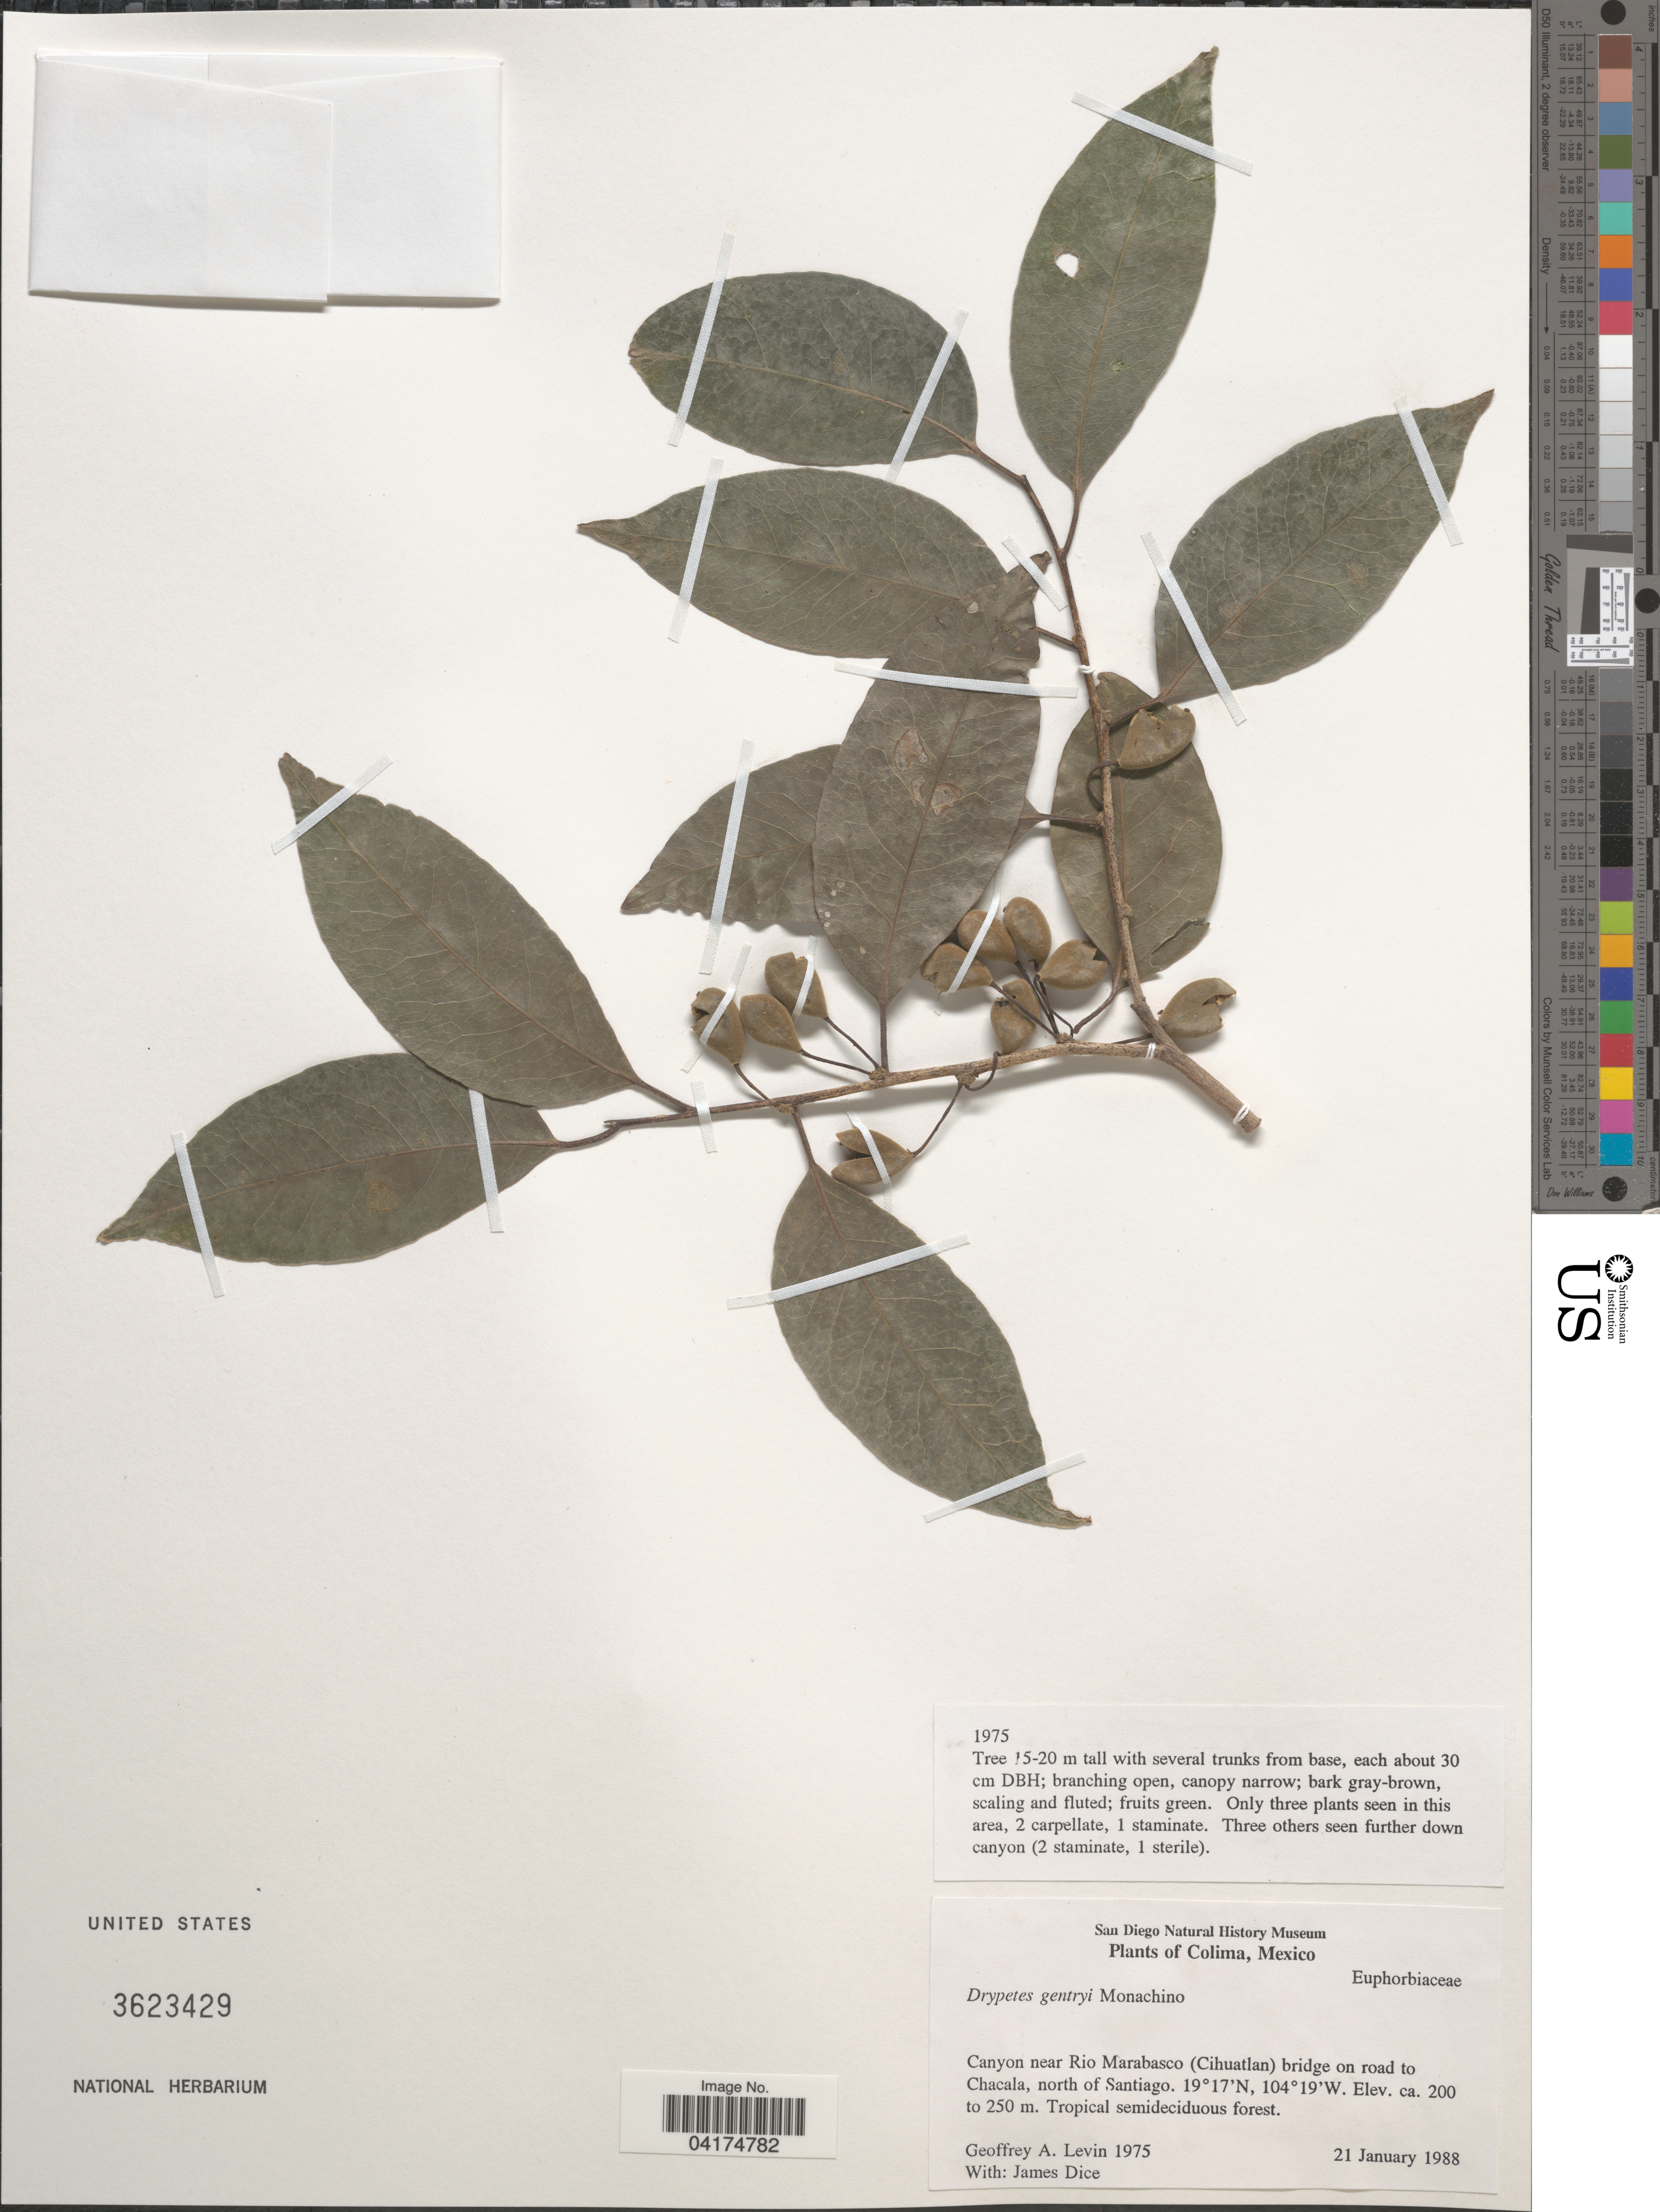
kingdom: Plantae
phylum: Tracheophyta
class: Magnoliopsida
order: Malpighiales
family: Putranjivaceae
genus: Drypetes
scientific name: Drypetes gentryi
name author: Monach.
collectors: G. Levin & J. Dice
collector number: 1975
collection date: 1988-01-21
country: Mexico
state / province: Colima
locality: Canyon near Rio Marabasco (Cihuatlan) bridge on road to Chacala, north of Santiago.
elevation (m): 200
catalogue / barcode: US 3623429